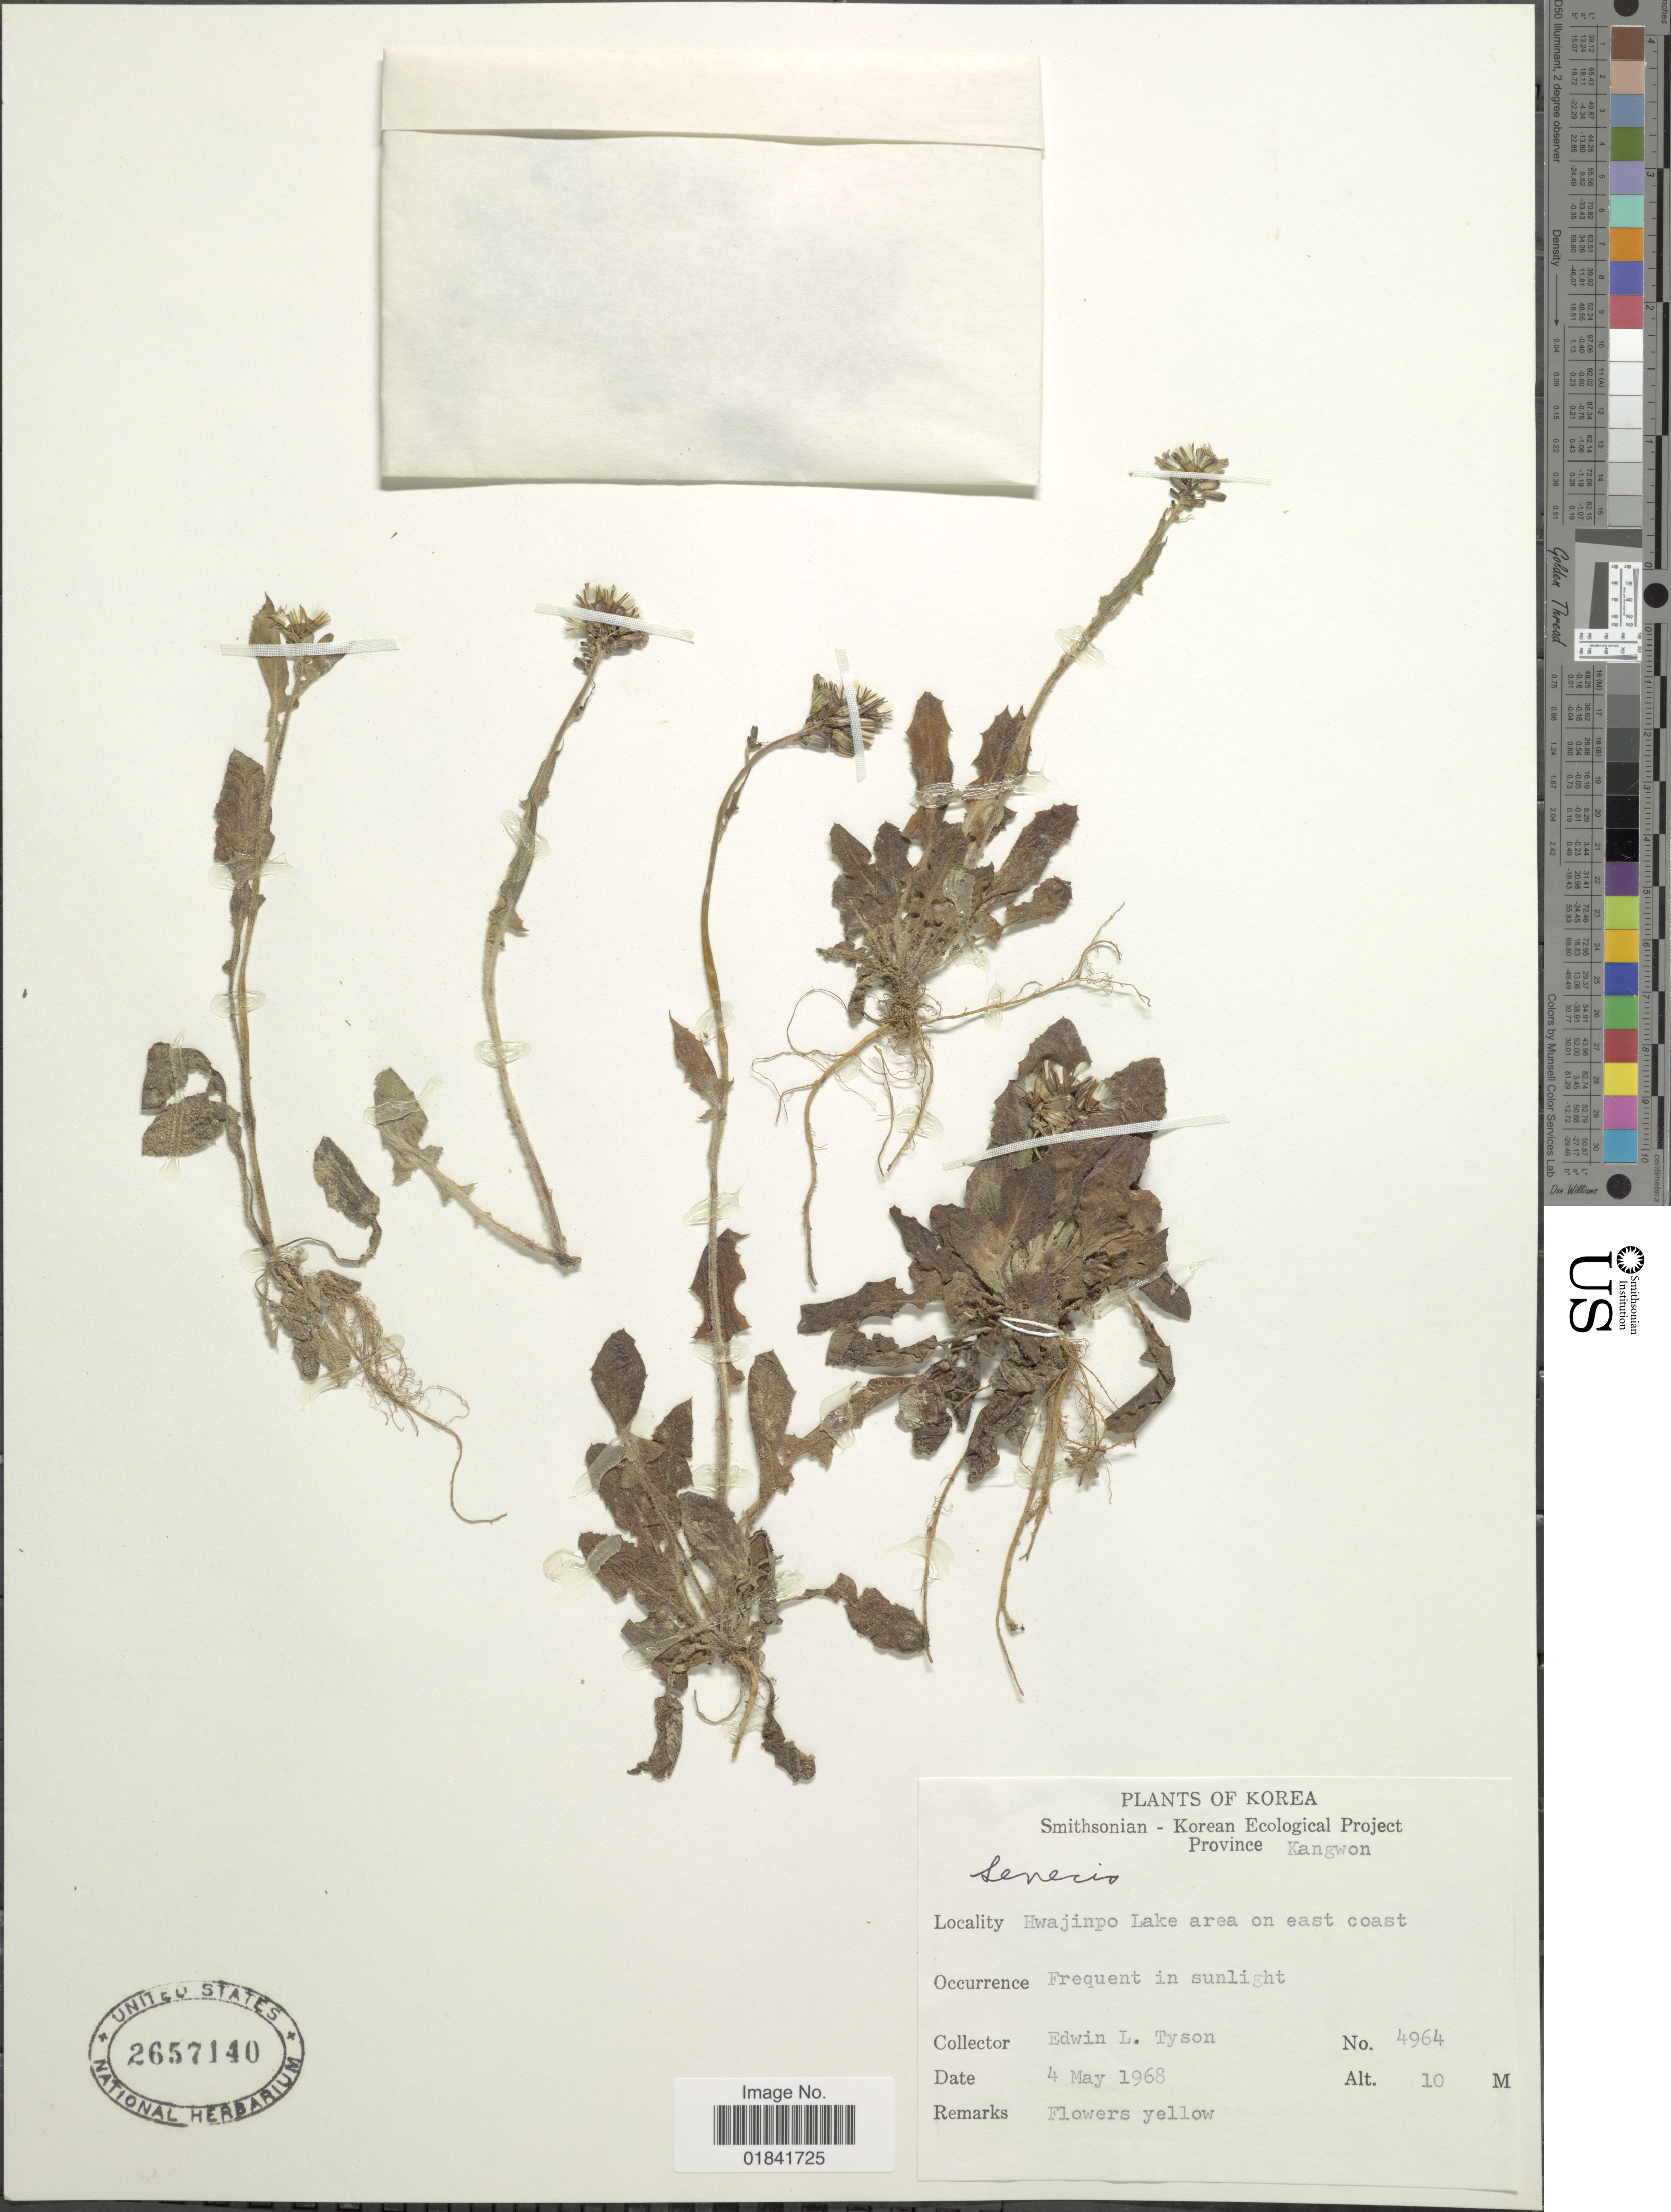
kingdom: Plantae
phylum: Tracheophyta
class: Magnoliopsida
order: Asterales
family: Asteraceae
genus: Senecio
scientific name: Senecio sp.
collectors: E. L. Tyson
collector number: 4964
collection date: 1968-05-04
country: North Korea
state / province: Kangwon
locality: Hwajinpo Lake area on east coast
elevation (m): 10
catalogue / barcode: US 2657140